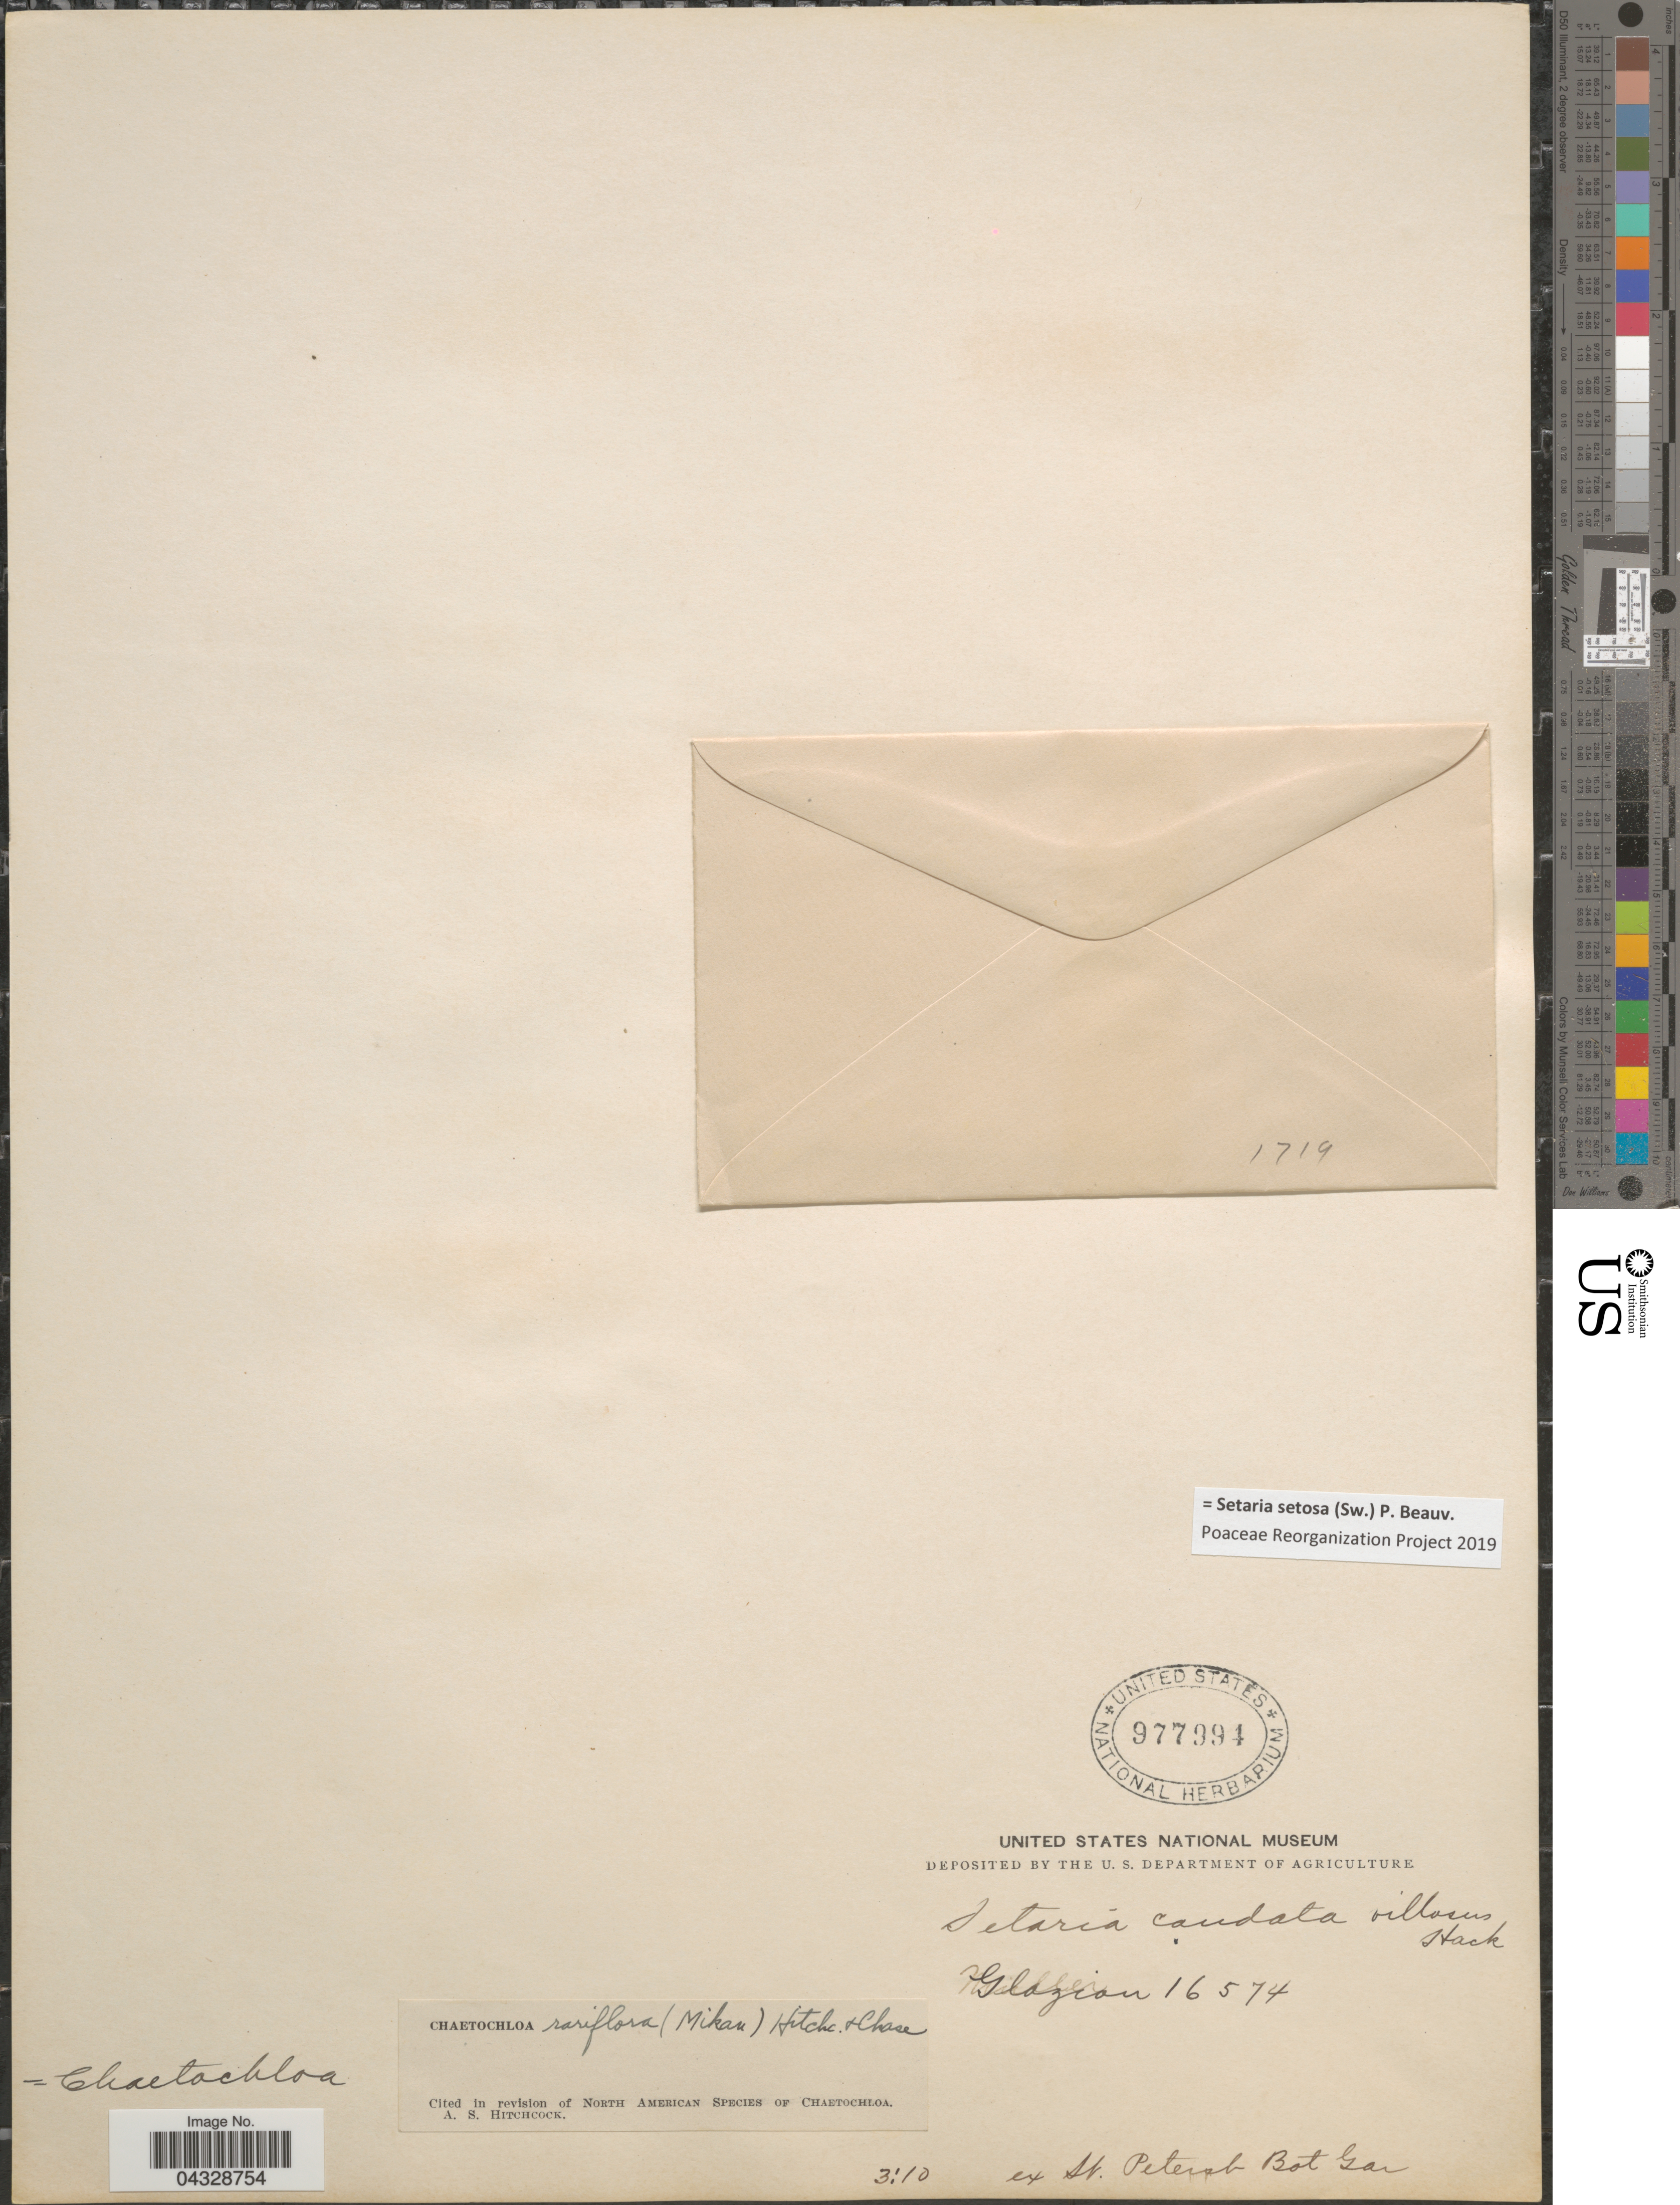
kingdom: Plantae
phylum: Tracheophyta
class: Liliopsida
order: Poales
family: Poaceae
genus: Setaria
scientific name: Setaria setosa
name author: (Sw.) P. Beauv.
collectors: Glaziou, --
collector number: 16574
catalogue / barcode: US 977994